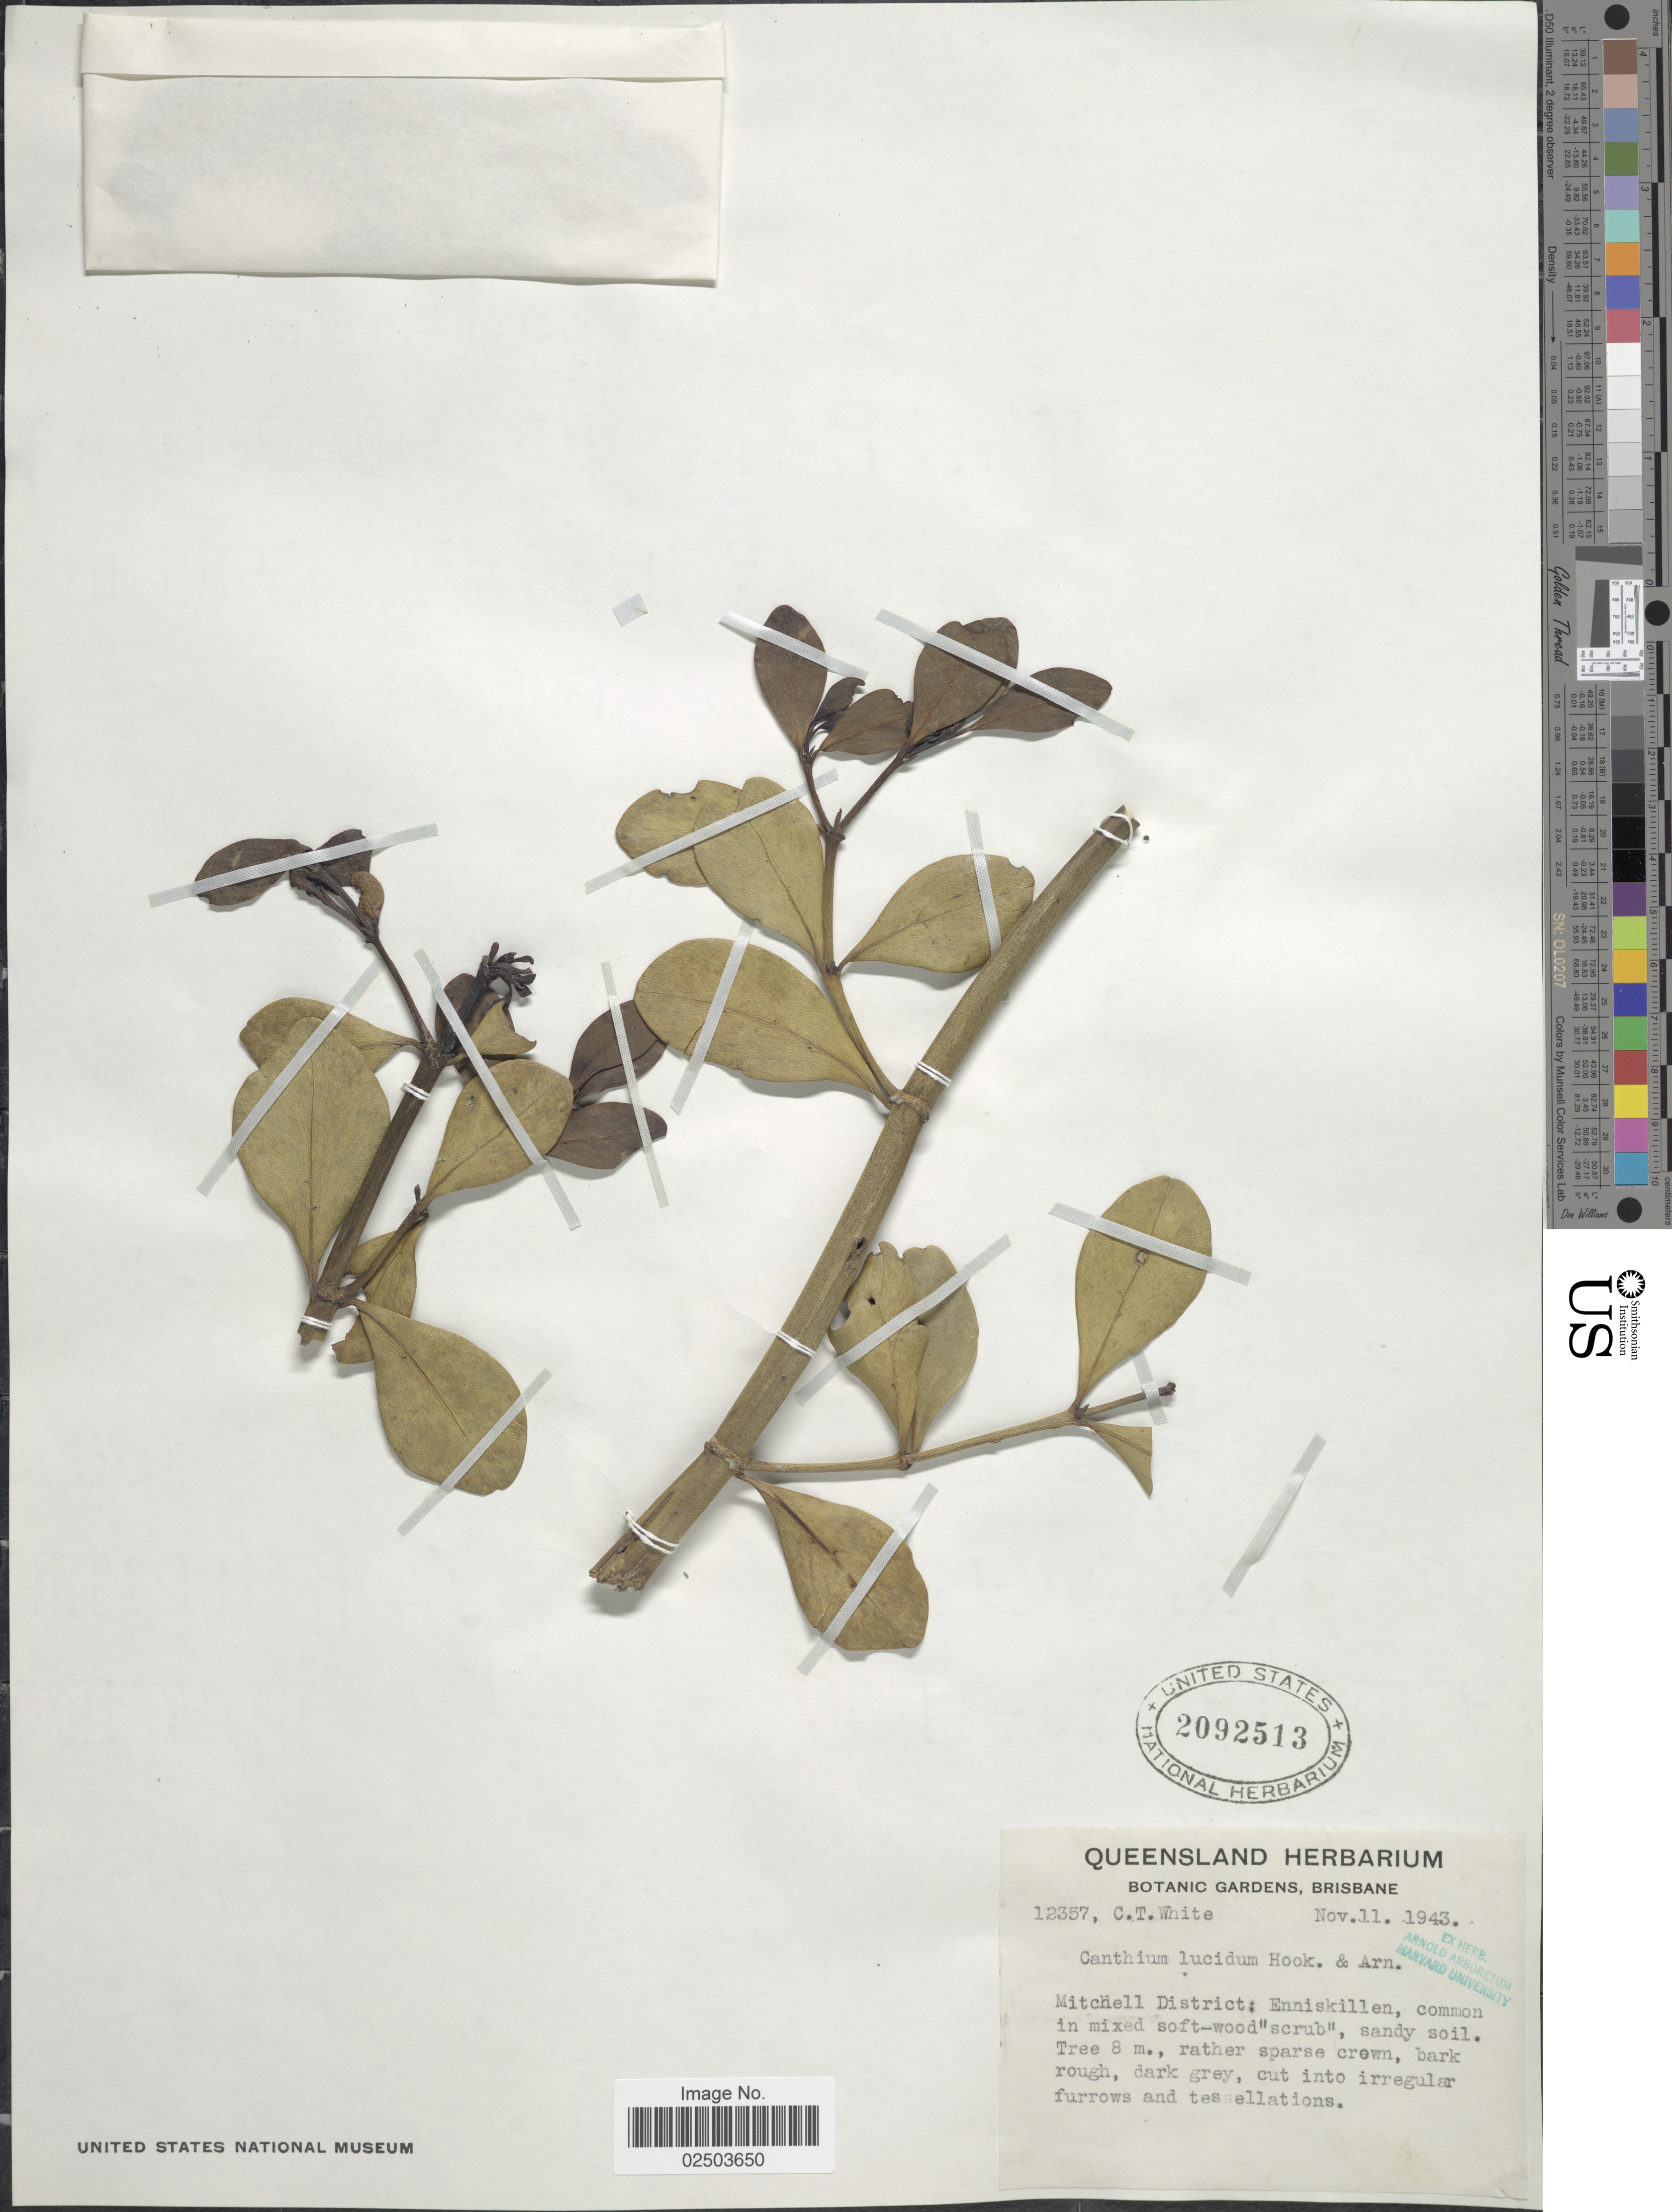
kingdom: Plantae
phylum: Tracheophyta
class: Magnoliopsida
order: Gentianales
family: Rubiaceae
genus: Psydrax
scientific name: Psydrax odorata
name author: (G. Forst.) A.C. Sm. & S.P. Darwin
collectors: C. T. White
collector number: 12357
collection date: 1943-11-11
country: Australia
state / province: Queensland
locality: Mitchell District: Enniskillen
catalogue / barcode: US 2092513